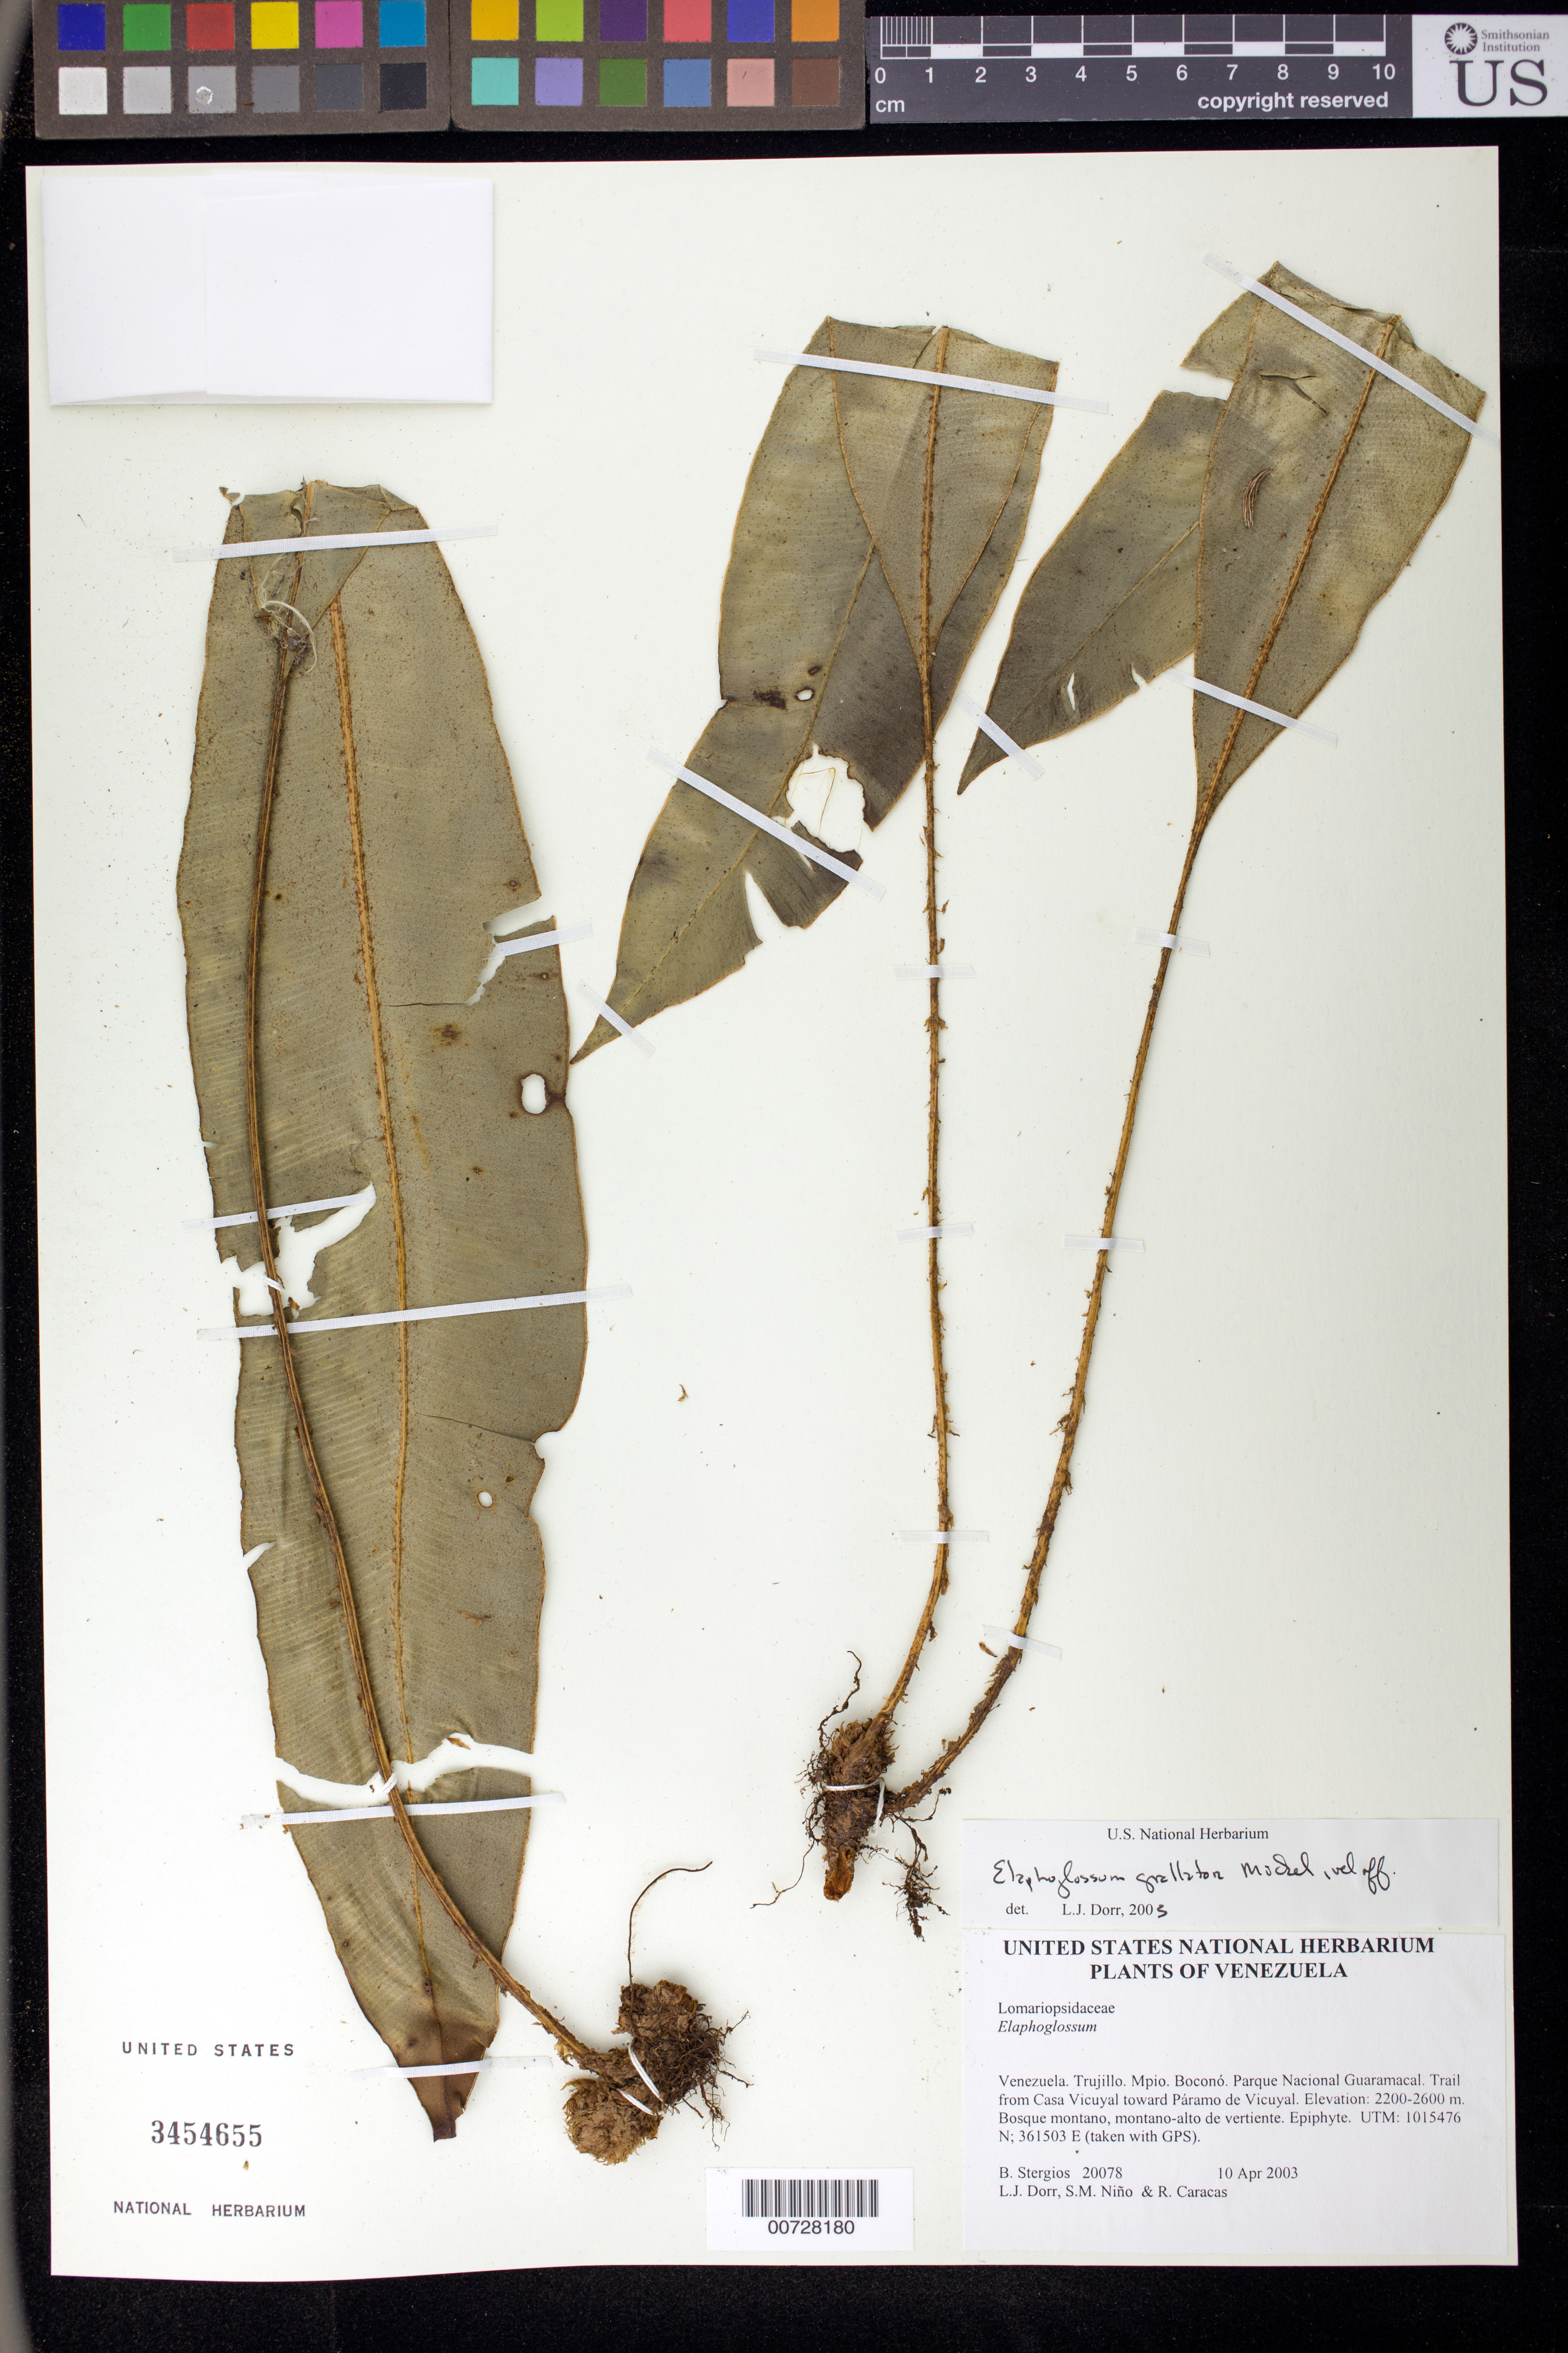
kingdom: Plantae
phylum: Tracheophyta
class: Polypodiopsida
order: Polypodiales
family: Dryopteridaceae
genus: Elaphoglossum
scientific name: Elaphoglossum grallator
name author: Mickel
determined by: Dorr, L. J., (BOT), Smithsonian Institution - National Museum of Natural History (UNITED STATES)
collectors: B. G. Stergios, L. J. Dorr, S. M. Niño & R. Caracas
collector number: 20078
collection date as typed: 10 Apr 2003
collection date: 2003-04-10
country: Venezuela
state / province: Trujillo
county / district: Boconó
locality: Parque Nacional Guaramacal. Trail from Casa Vicuyal toward Páramo de Vicuyal.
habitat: Bosque montano, montano-alto de vertiente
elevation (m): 2200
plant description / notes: PORT, UC, US, VEN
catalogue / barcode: US 3454655